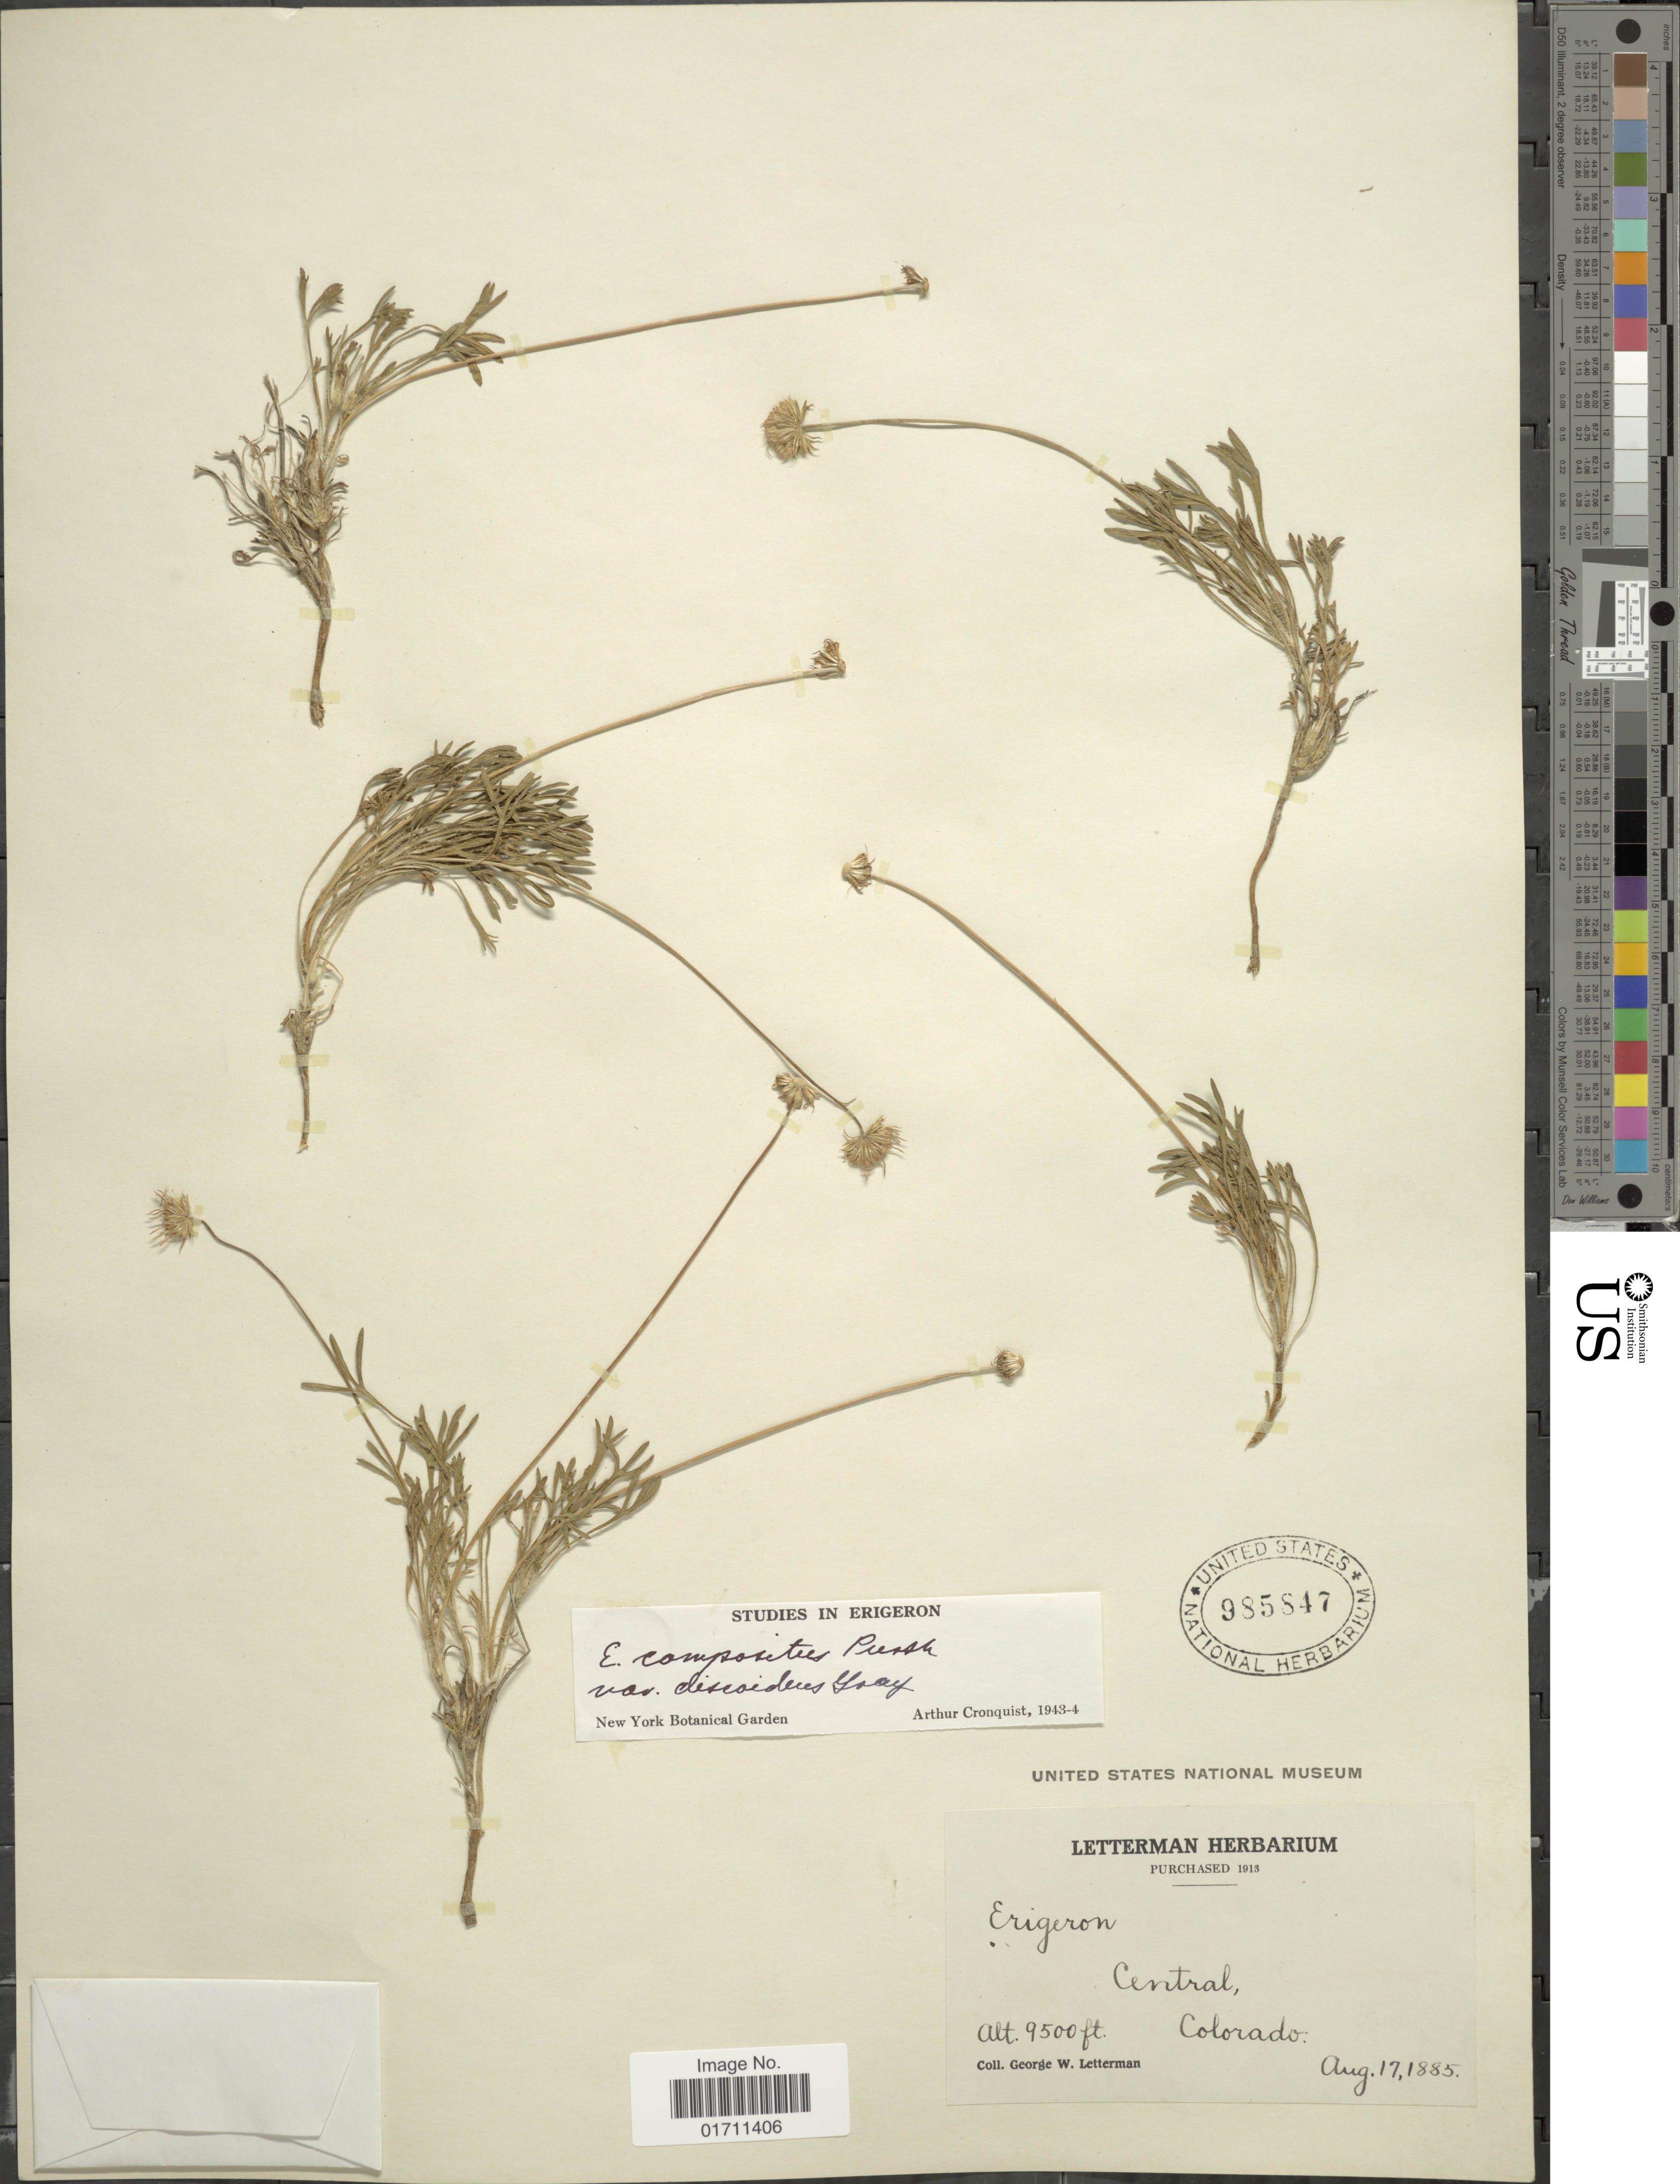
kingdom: Plantae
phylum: Tracheophyta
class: Magnoliopsida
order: Asterales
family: Asteraceae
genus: Erigeron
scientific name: Erigeron compositus subsp. discoideus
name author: (A. Gray) Piper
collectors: G. W. Letterman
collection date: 1885-08-17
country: United States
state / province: Colorado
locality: Central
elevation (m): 2896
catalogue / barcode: US 985847